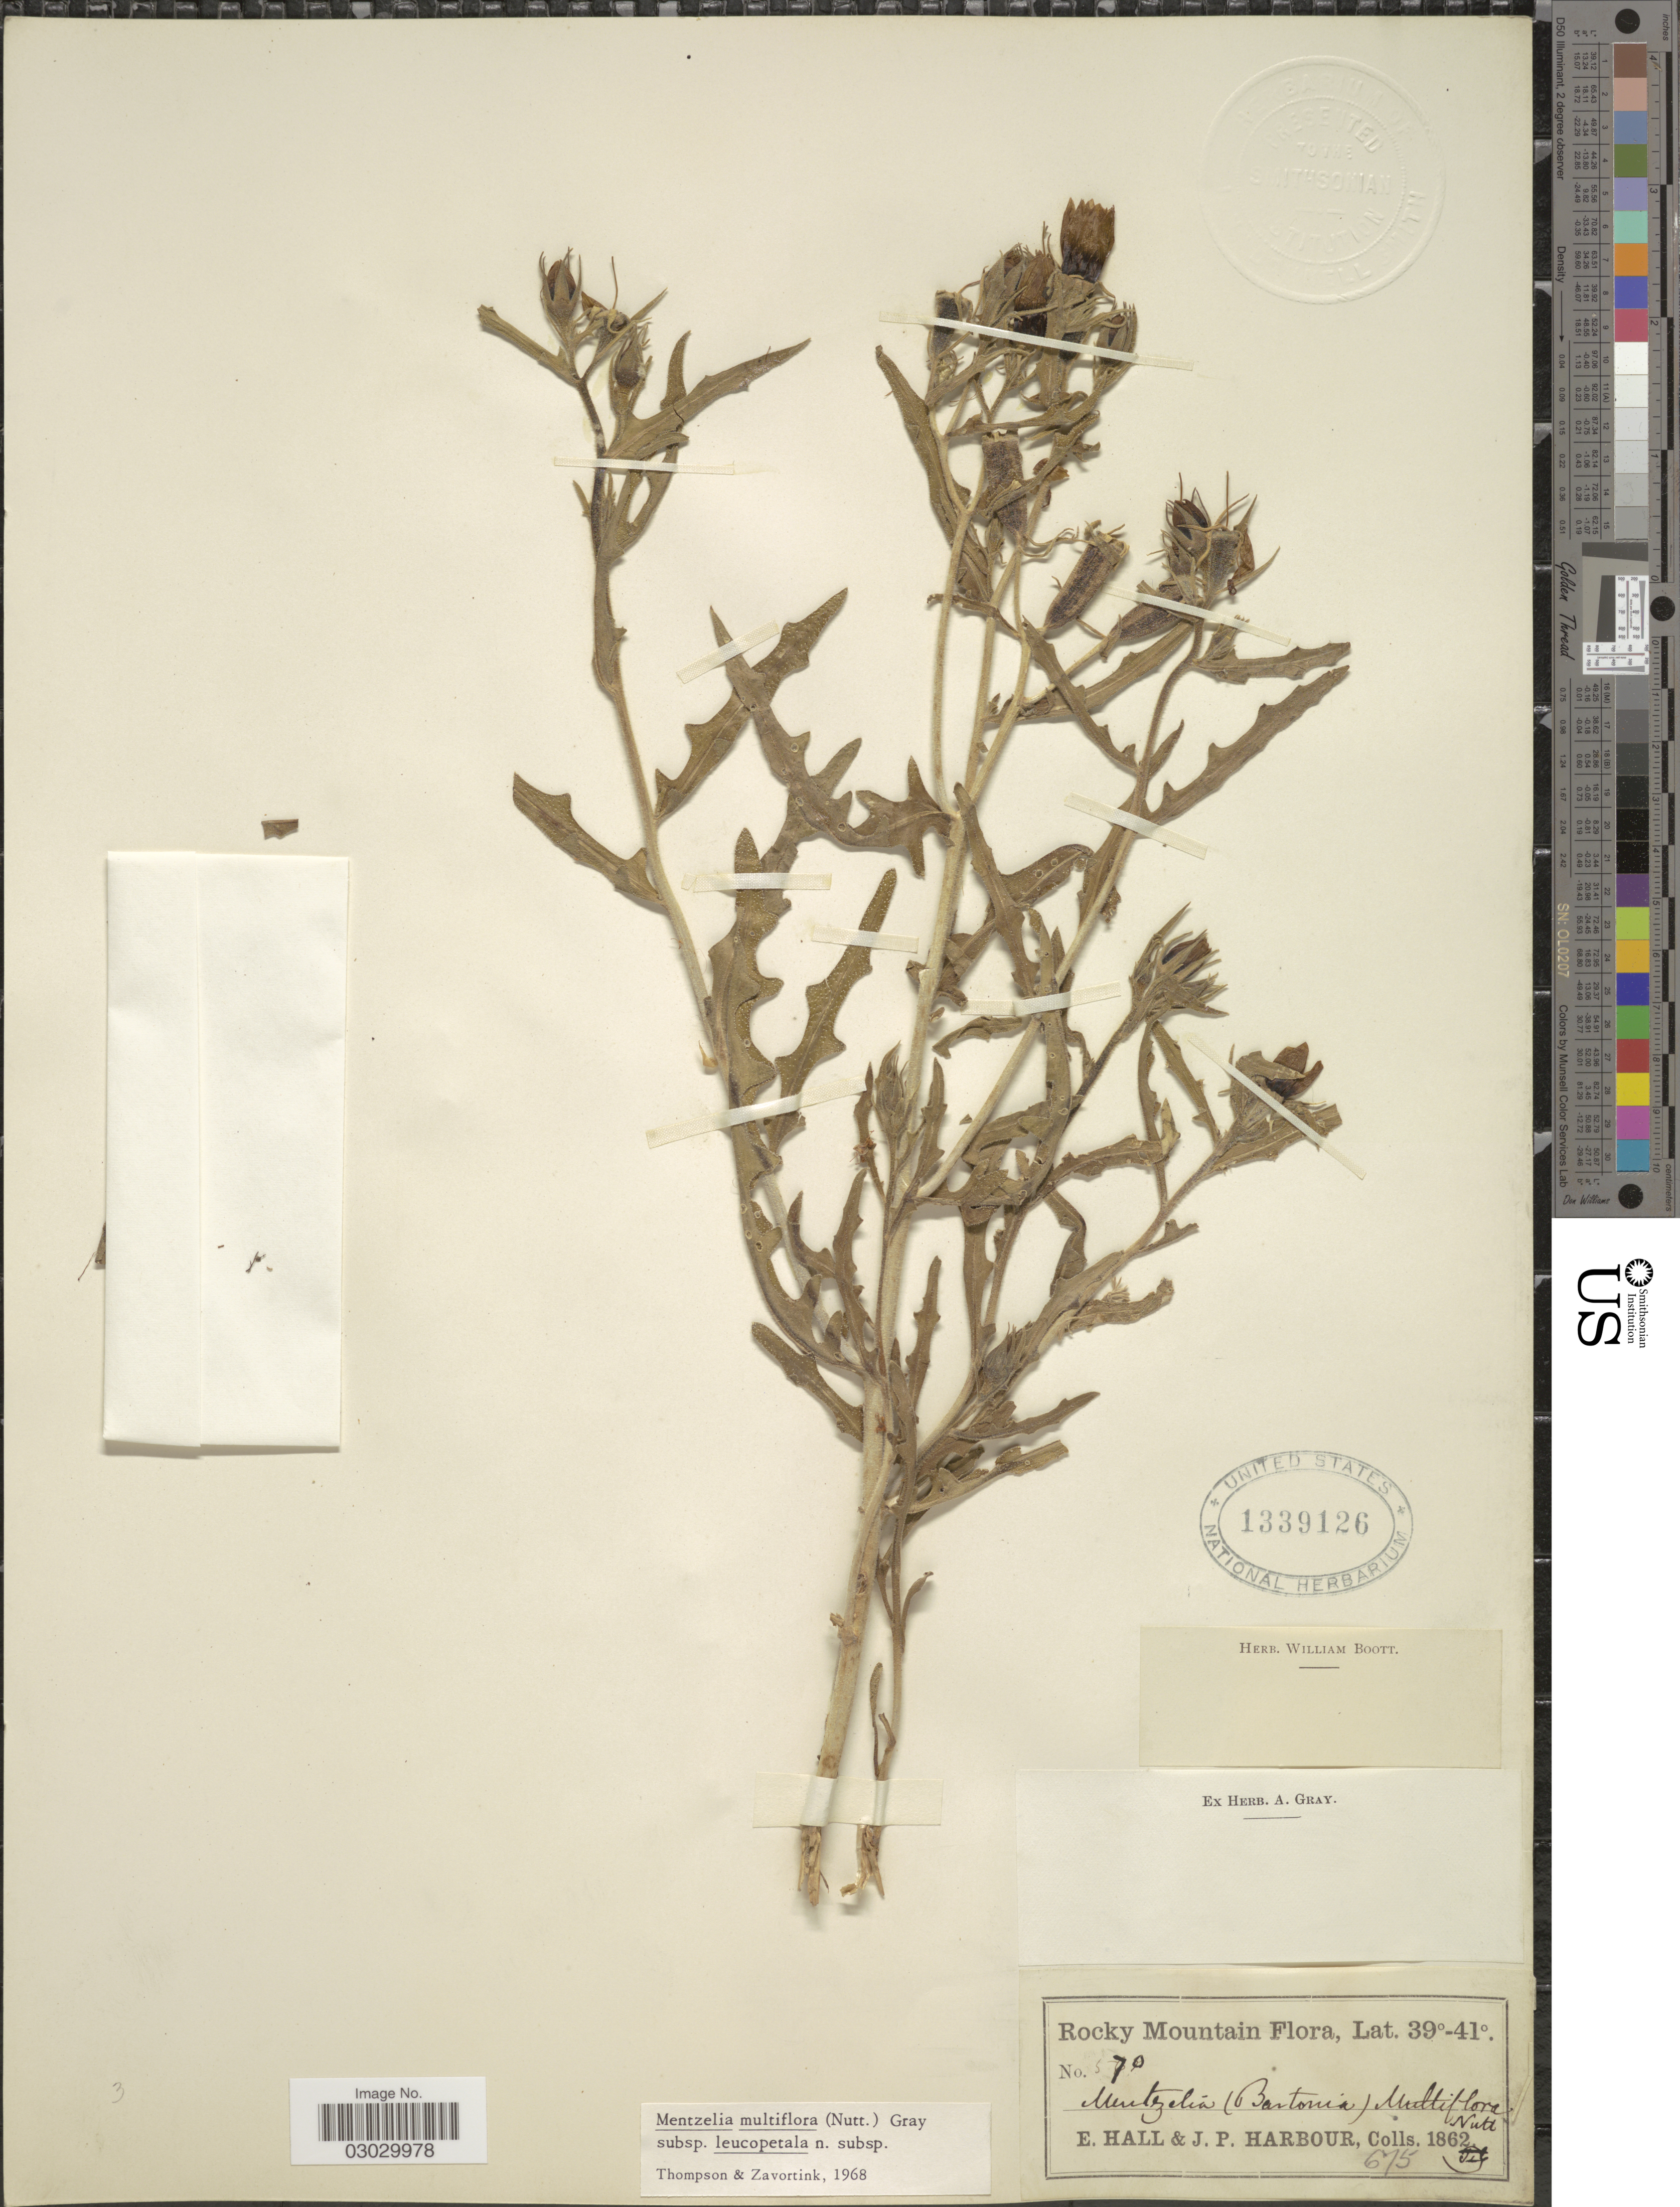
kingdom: Plantae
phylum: Tracheophyta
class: Magnoliopsida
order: Cornales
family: Loasaceae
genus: Mentzelia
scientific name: Mentzelia multiflora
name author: (Nutt.) A. Gray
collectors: E. Hall & J. Harbour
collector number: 570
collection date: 1862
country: United States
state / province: Colorado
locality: Rocky Mtns.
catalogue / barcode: US 1339126